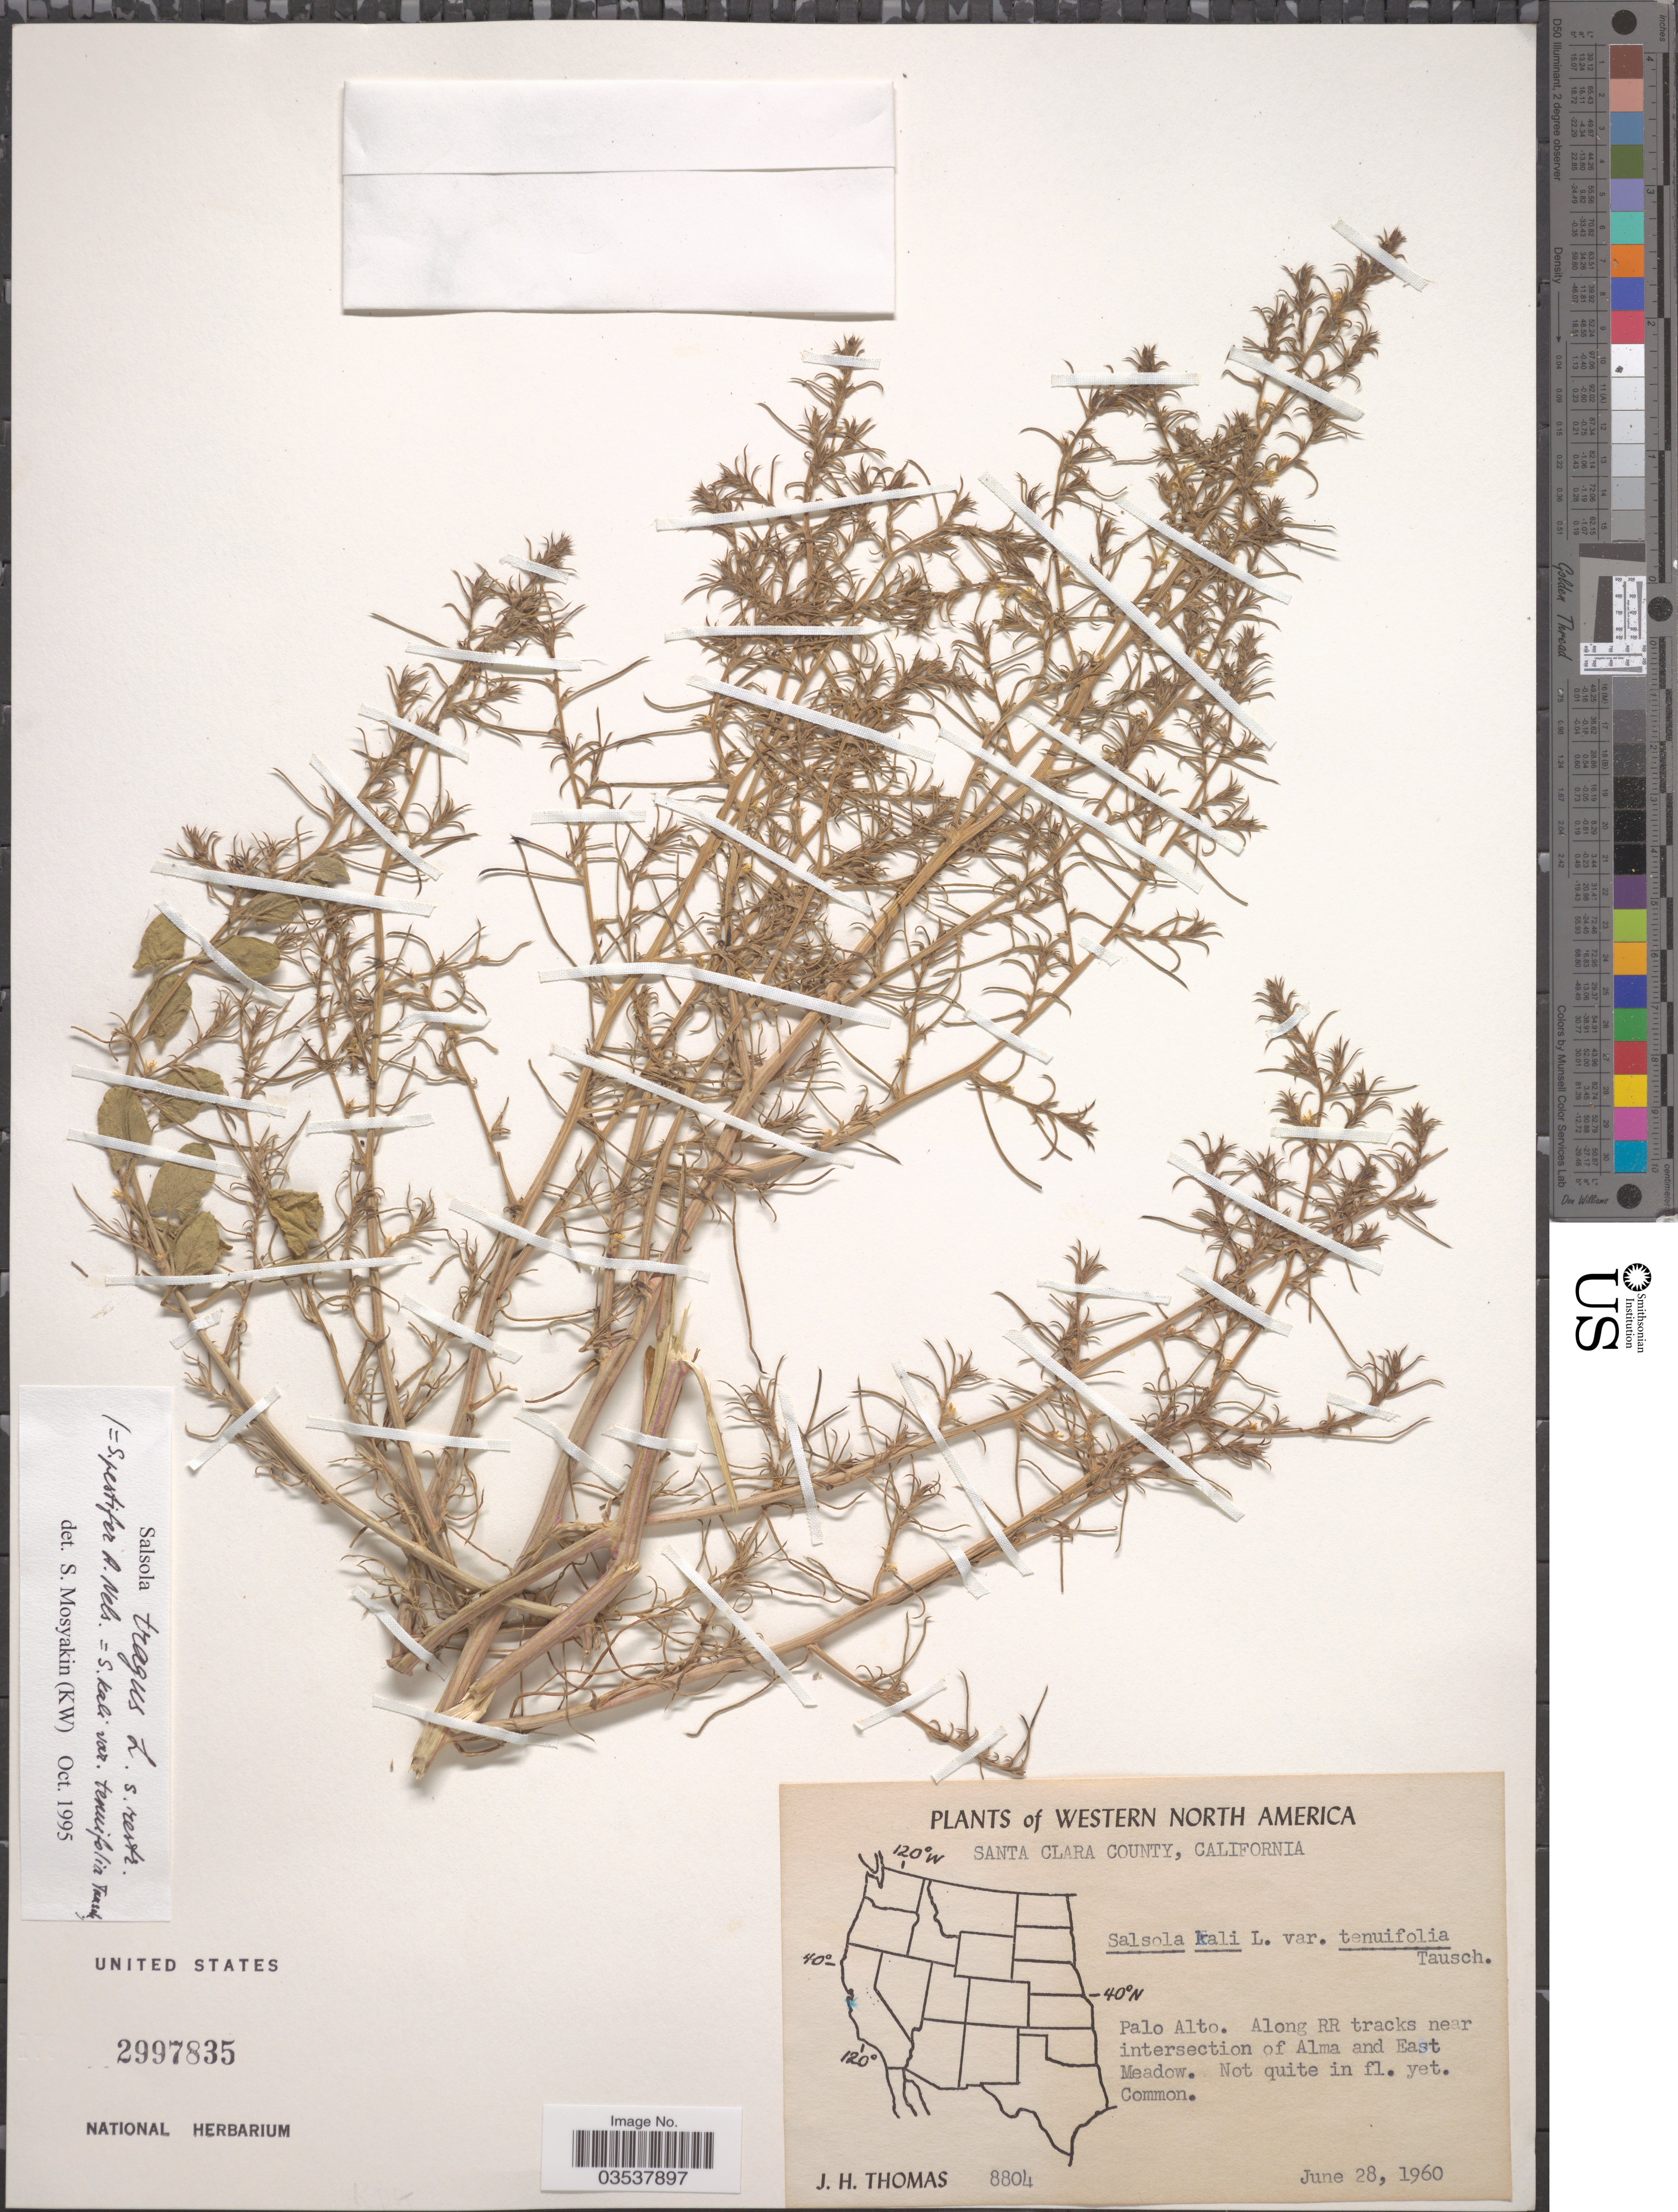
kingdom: Plantae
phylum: Tracheophyta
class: Magnoliopsida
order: Caryophyllales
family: Amaranthaceae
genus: Salsola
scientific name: Salsola tragus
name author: L.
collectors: J. H. Thomas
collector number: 8804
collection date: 1960-06-28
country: United States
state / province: California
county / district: Santa Clara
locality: Western North America. Santa Clara County. Palo Alto. Along RR tracks near intersection of Alma and East Meadow.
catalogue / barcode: US 2997835